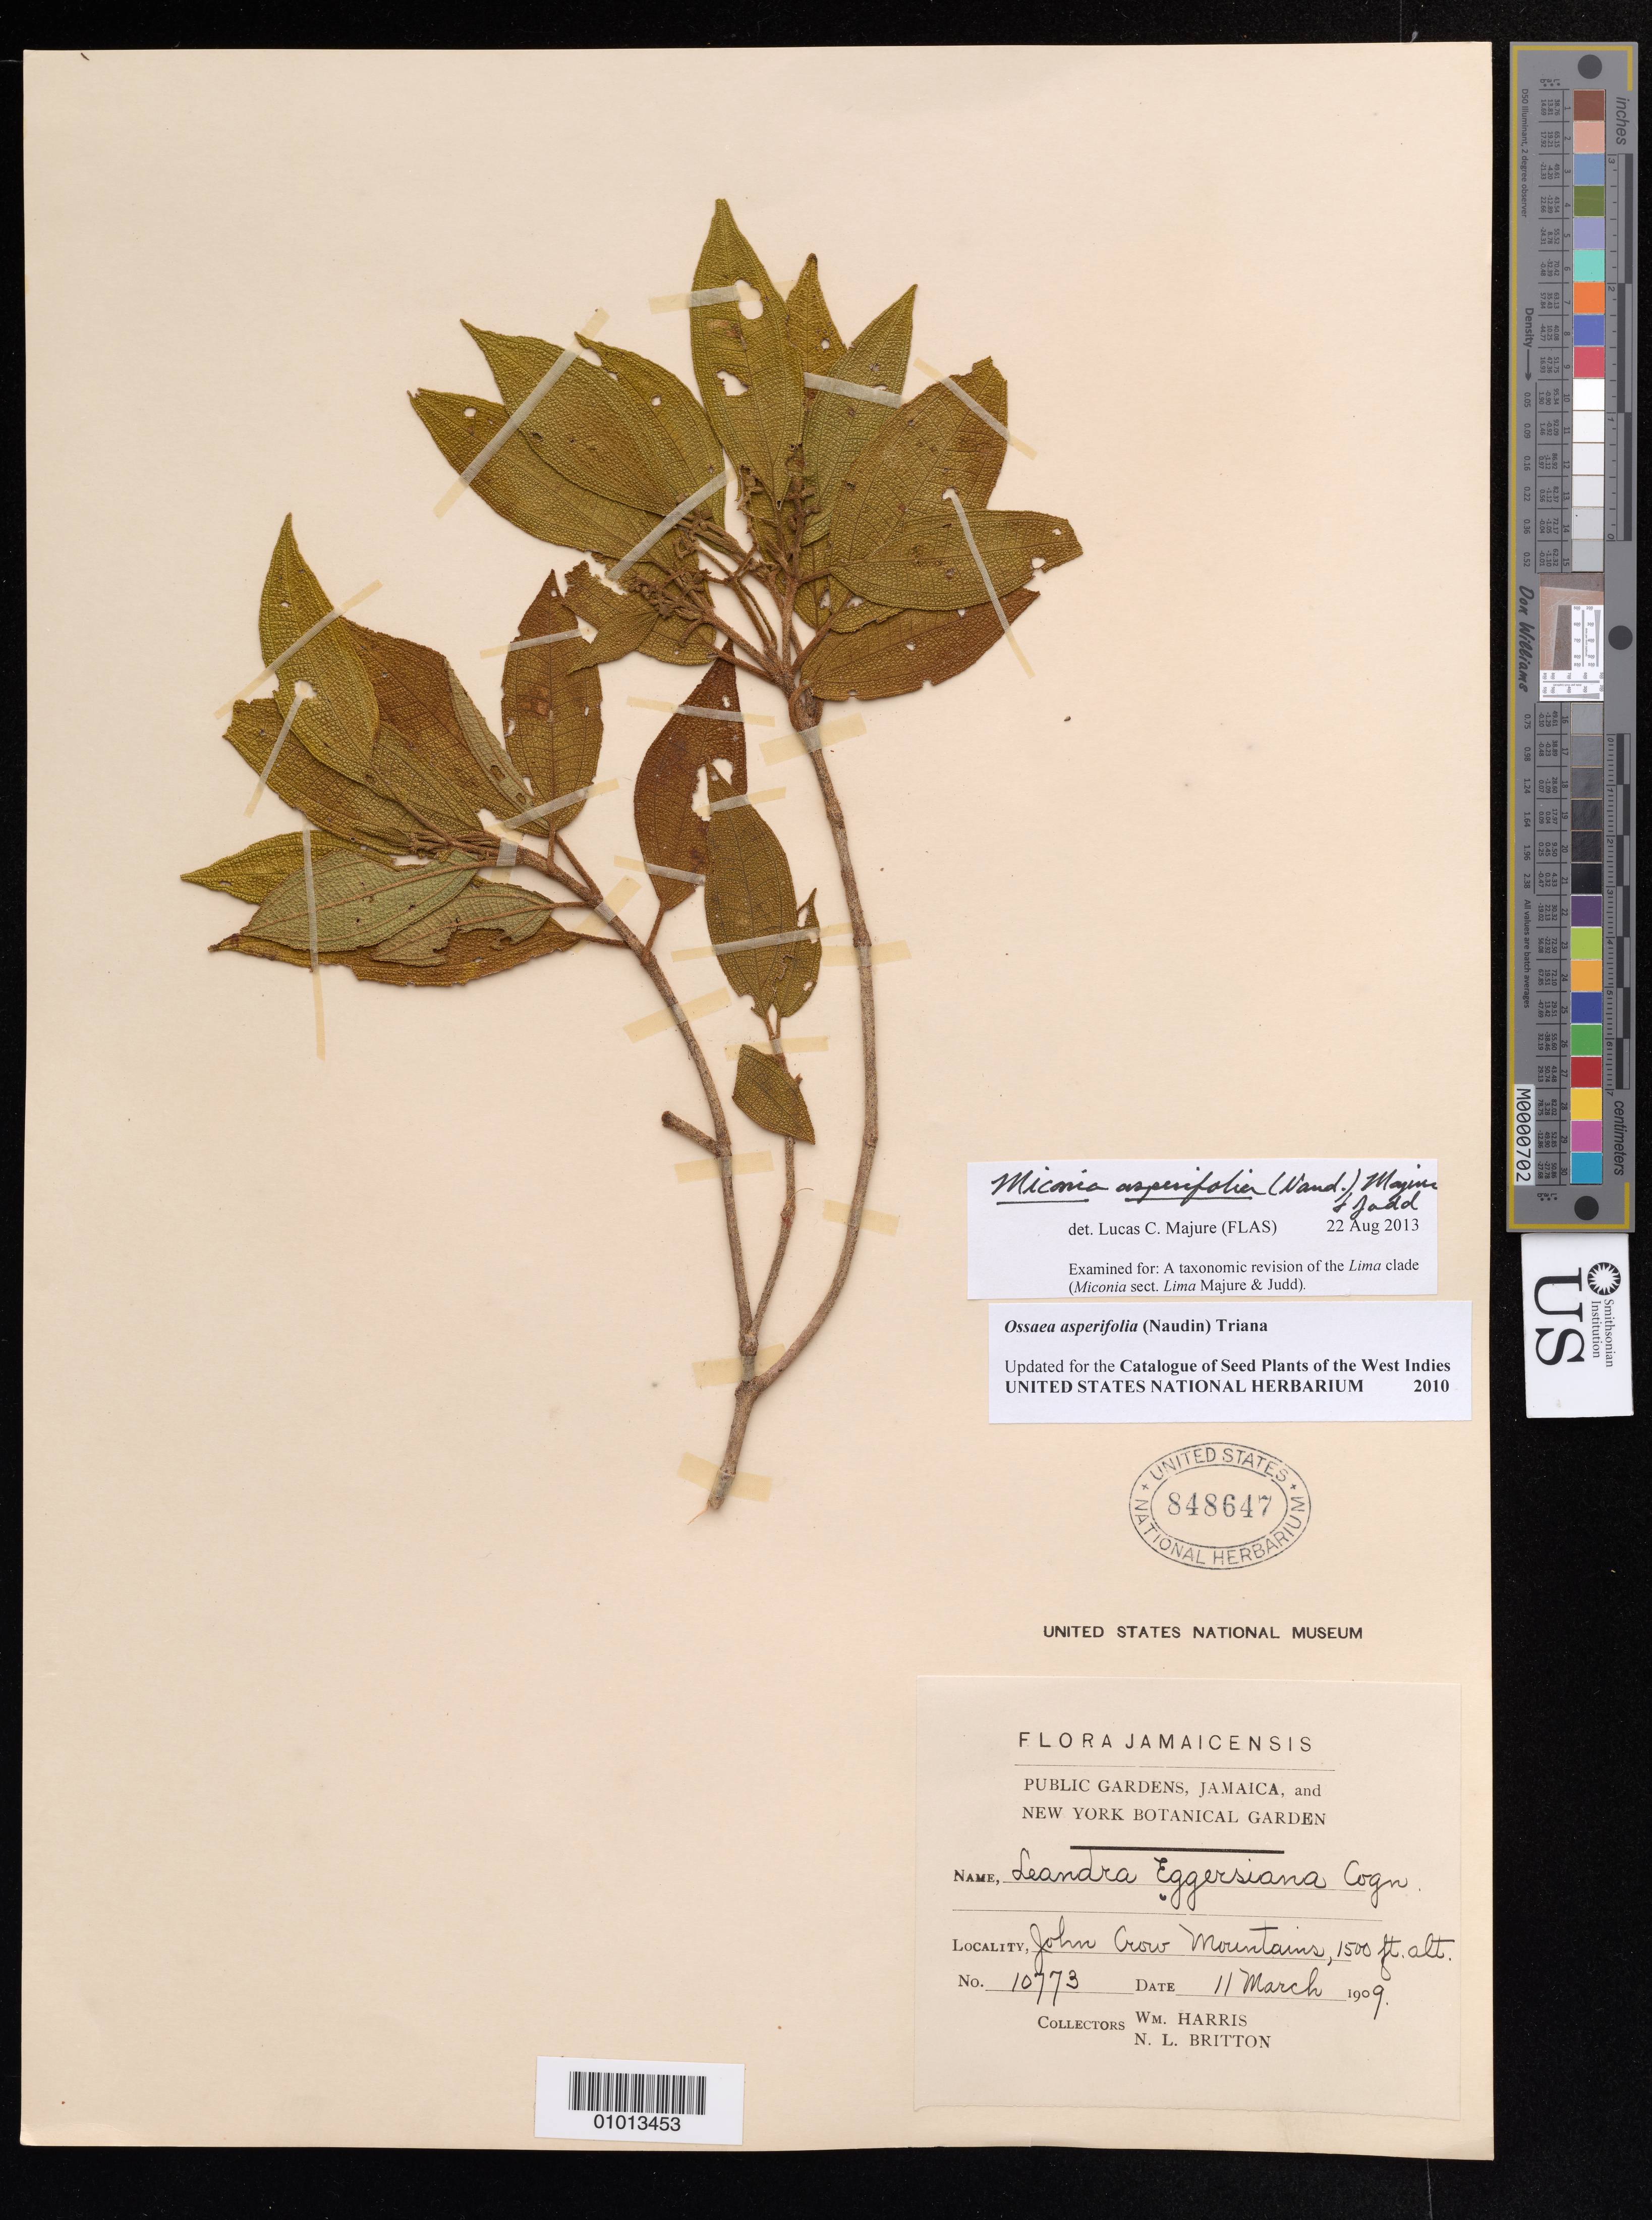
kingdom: Plantae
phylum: Tracheophyta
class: Magnoliopsida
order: Myrtales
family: Melastomataceae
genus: Miconia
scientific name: Miconia asperifolia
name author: (Naudin) Majure & Judd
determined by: Majure, Lucas C., (FLAS), University of Florida (UNITED STATES)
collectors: W. Harris & N. Britton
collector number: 10773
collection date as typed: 11 Mar 1909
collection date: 1909-03-11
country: Jamaica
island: Jamaica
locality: John Crow Mountains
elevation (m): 457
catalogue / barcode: US 848647